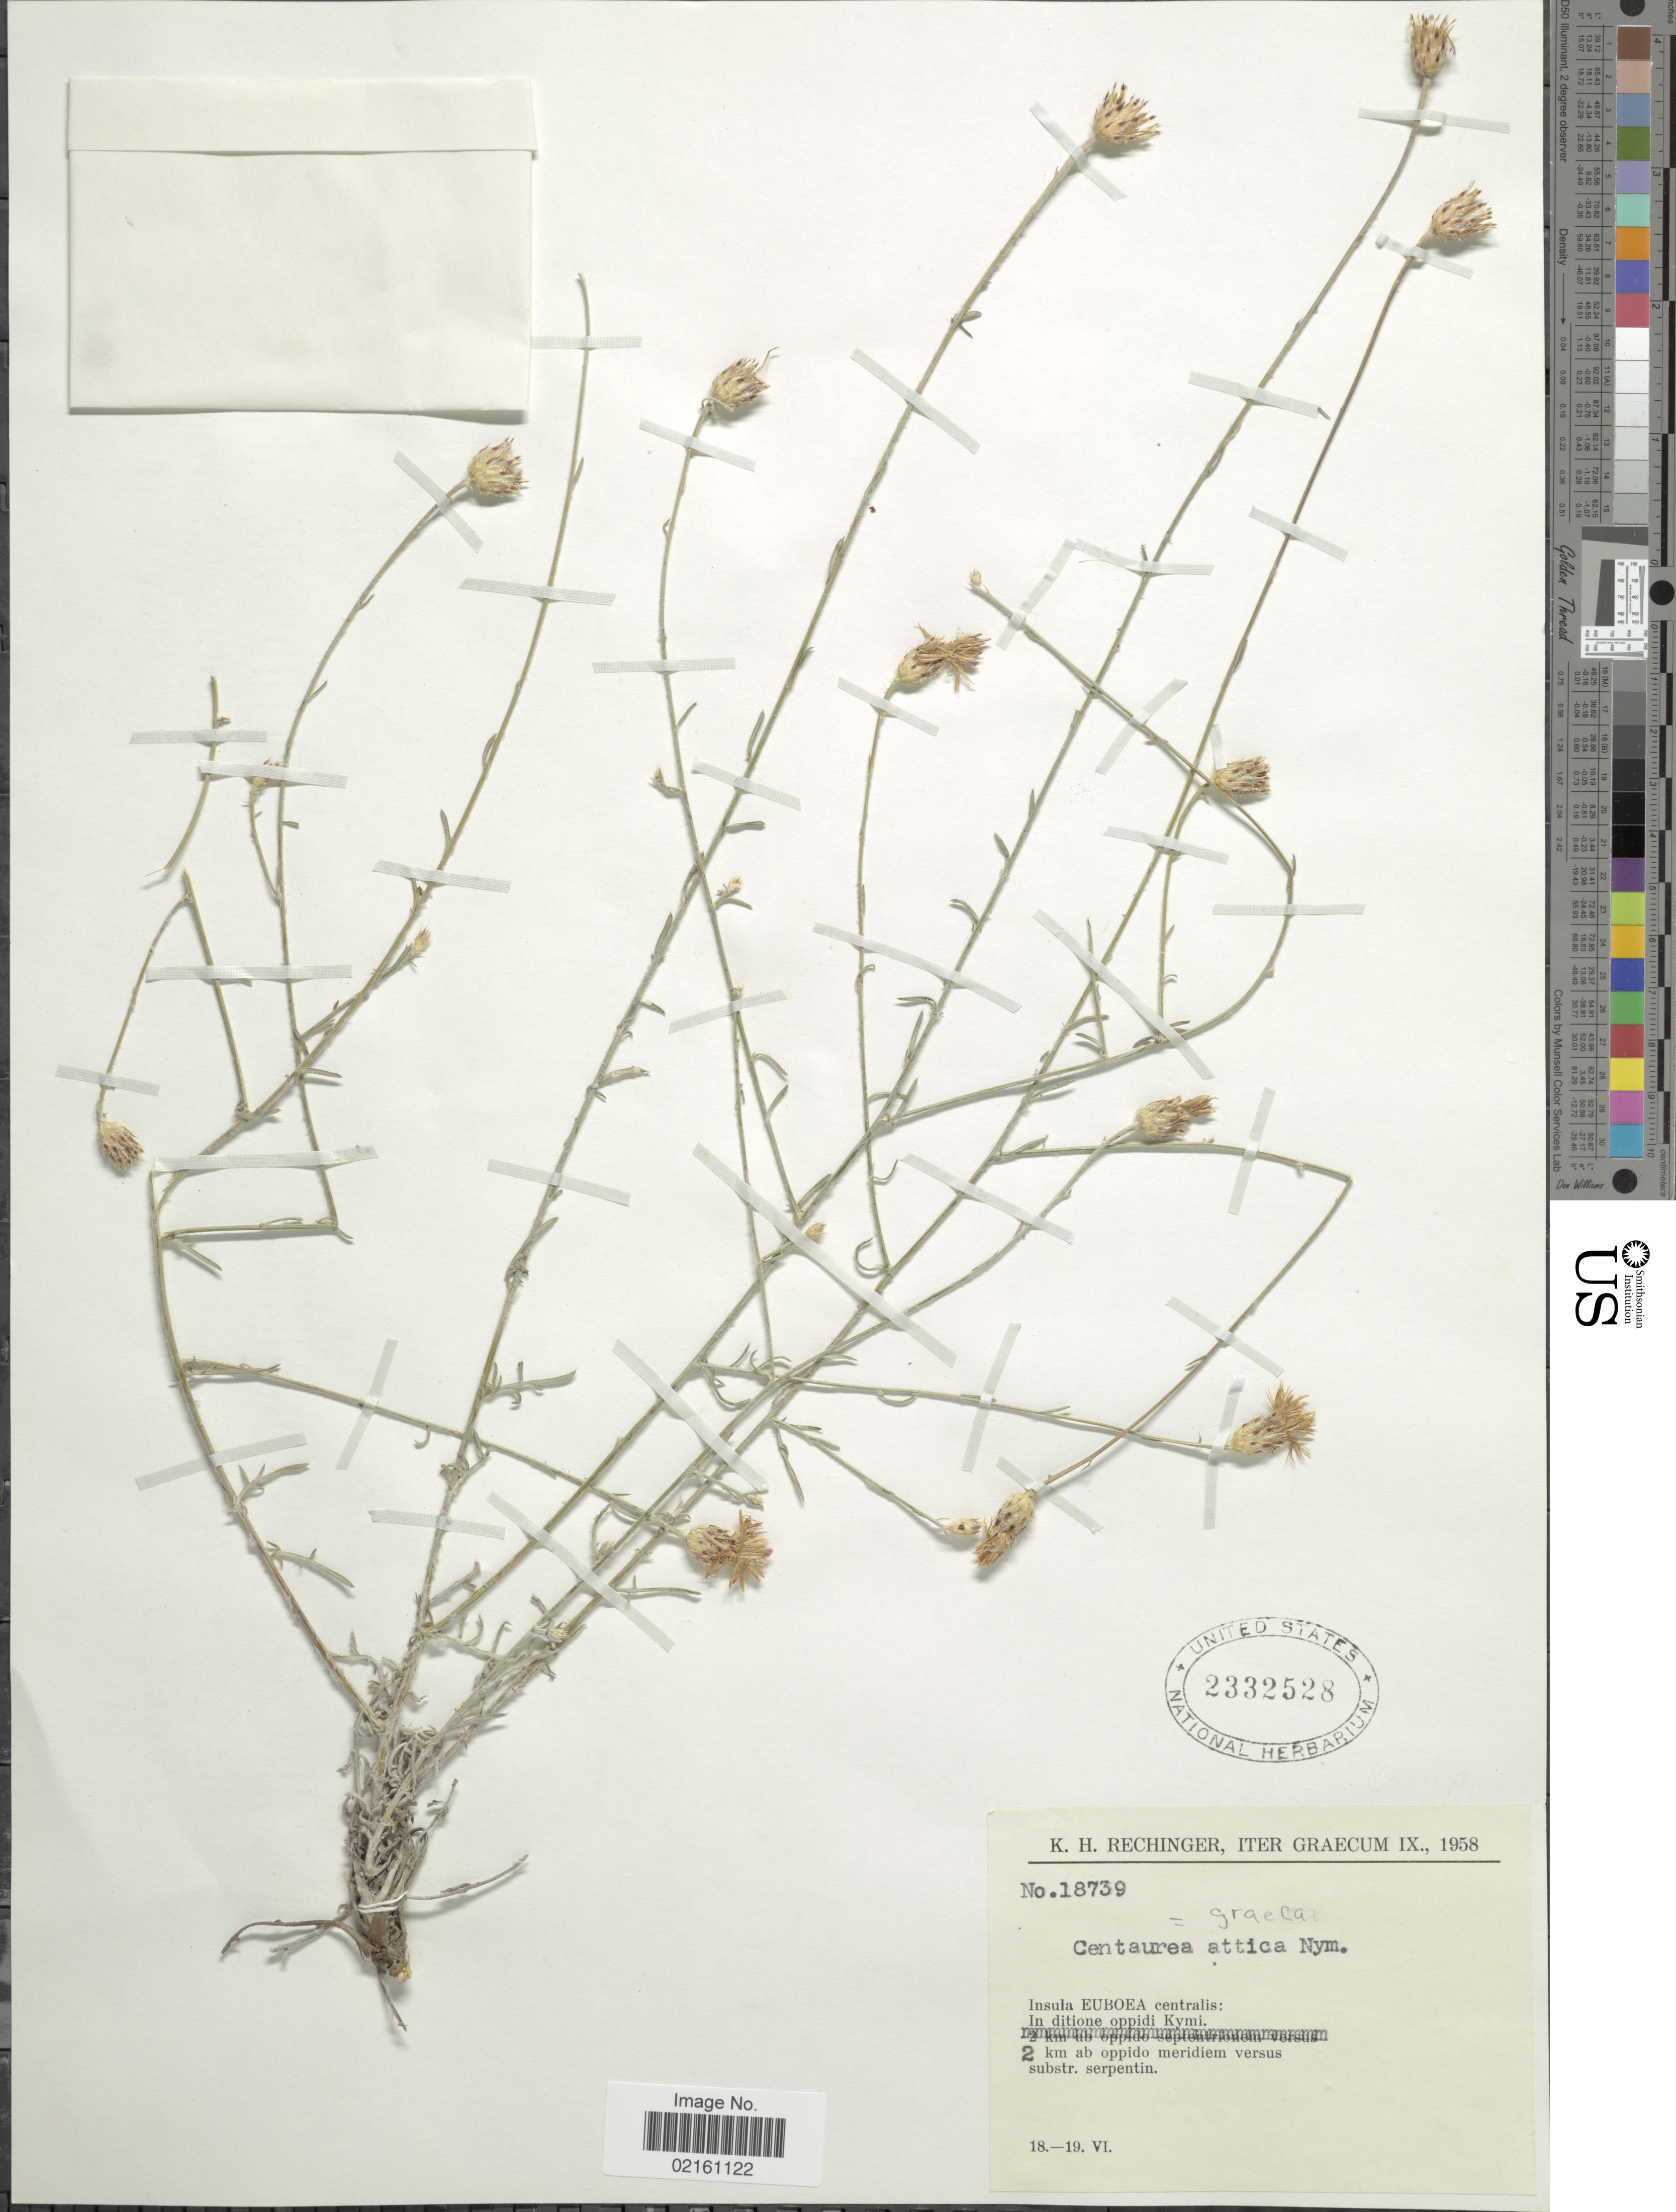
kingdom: Plantae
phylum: Tracheophyta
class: Magnoliopsida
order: Asterales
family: Asteraceae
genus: Centaurea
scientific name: Centaurea attica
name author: Nyman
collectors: K. H. Rechinger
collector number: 18739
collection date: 1958-06-18/1958-06-19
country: Greece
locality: Graecum, Insula Euboea centralis, in ditione oppidi Kymi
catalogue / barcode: US 2332528